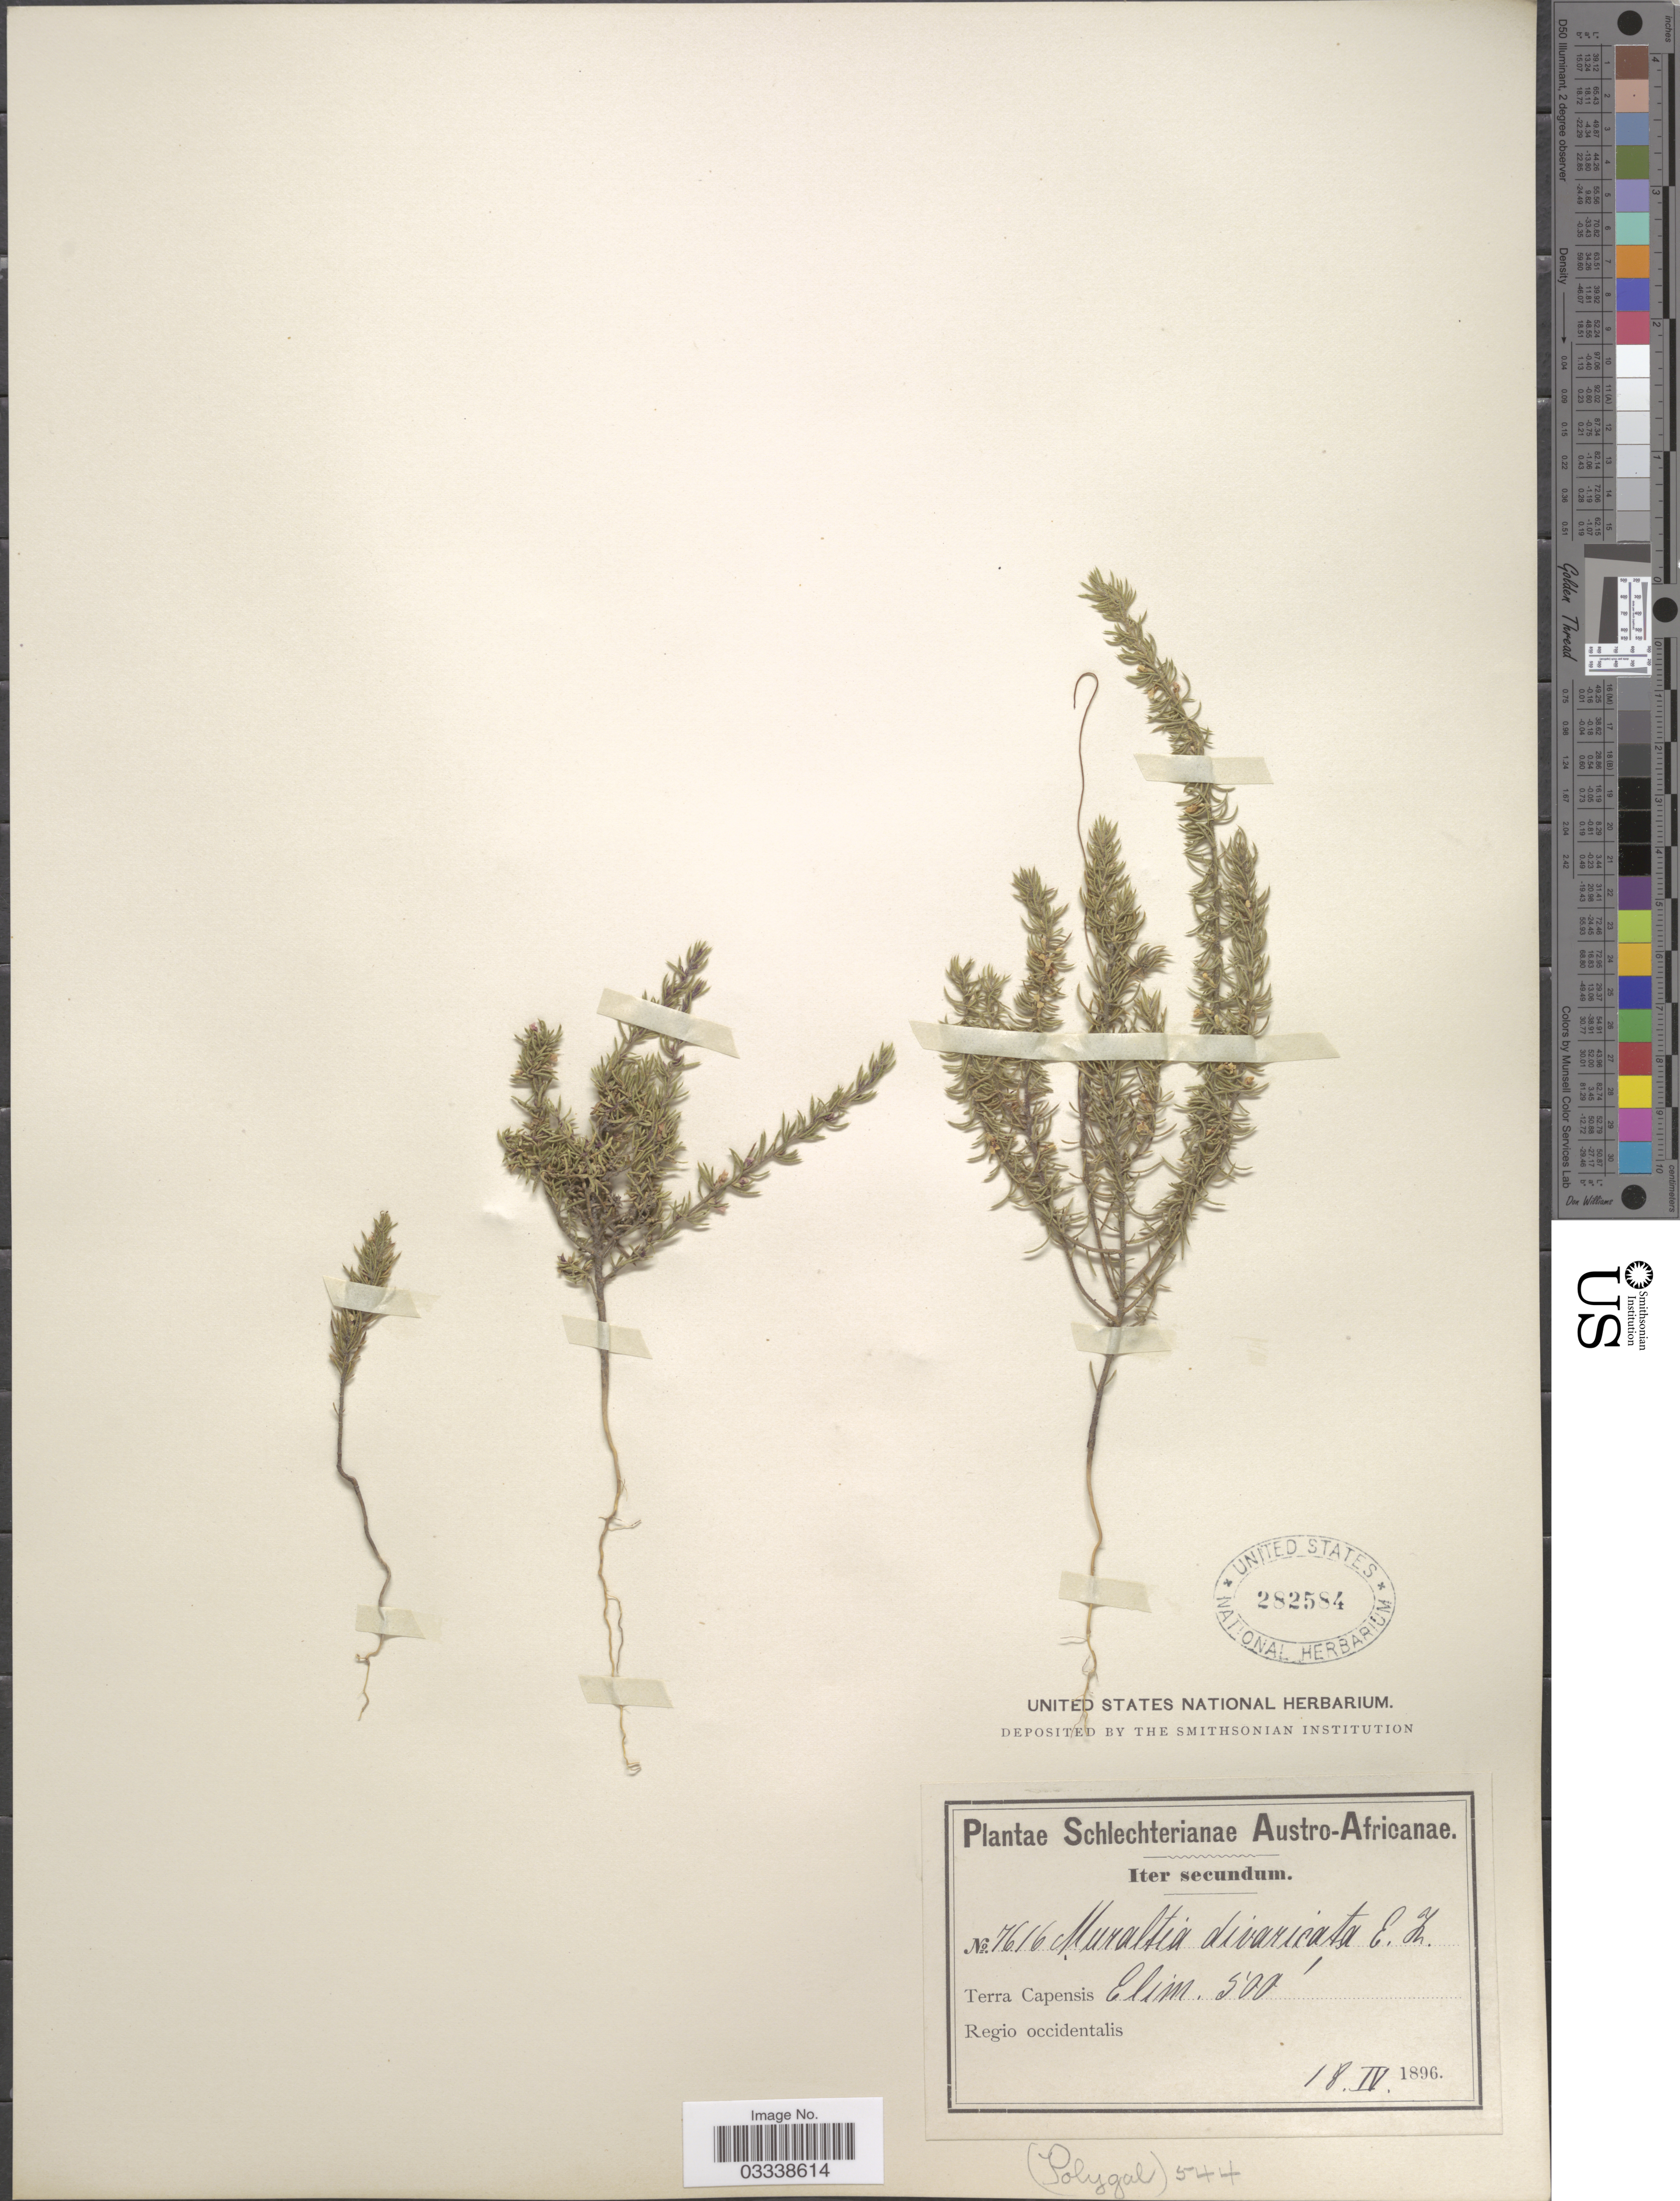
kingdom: Plantae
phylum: Tracheophyta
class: Magnoliopsida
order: Fabales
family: Polygalaceae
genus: Muraltia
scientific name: Muraltia divaricata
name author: Eckl. & Zeyh.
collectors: Schlechter, --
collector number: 7616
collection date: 1896-04-18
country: South Africa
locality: Austro-Africanae, Terra Capensis, Elim, Regio occidentalis.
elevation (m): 152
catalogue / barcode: US 282584